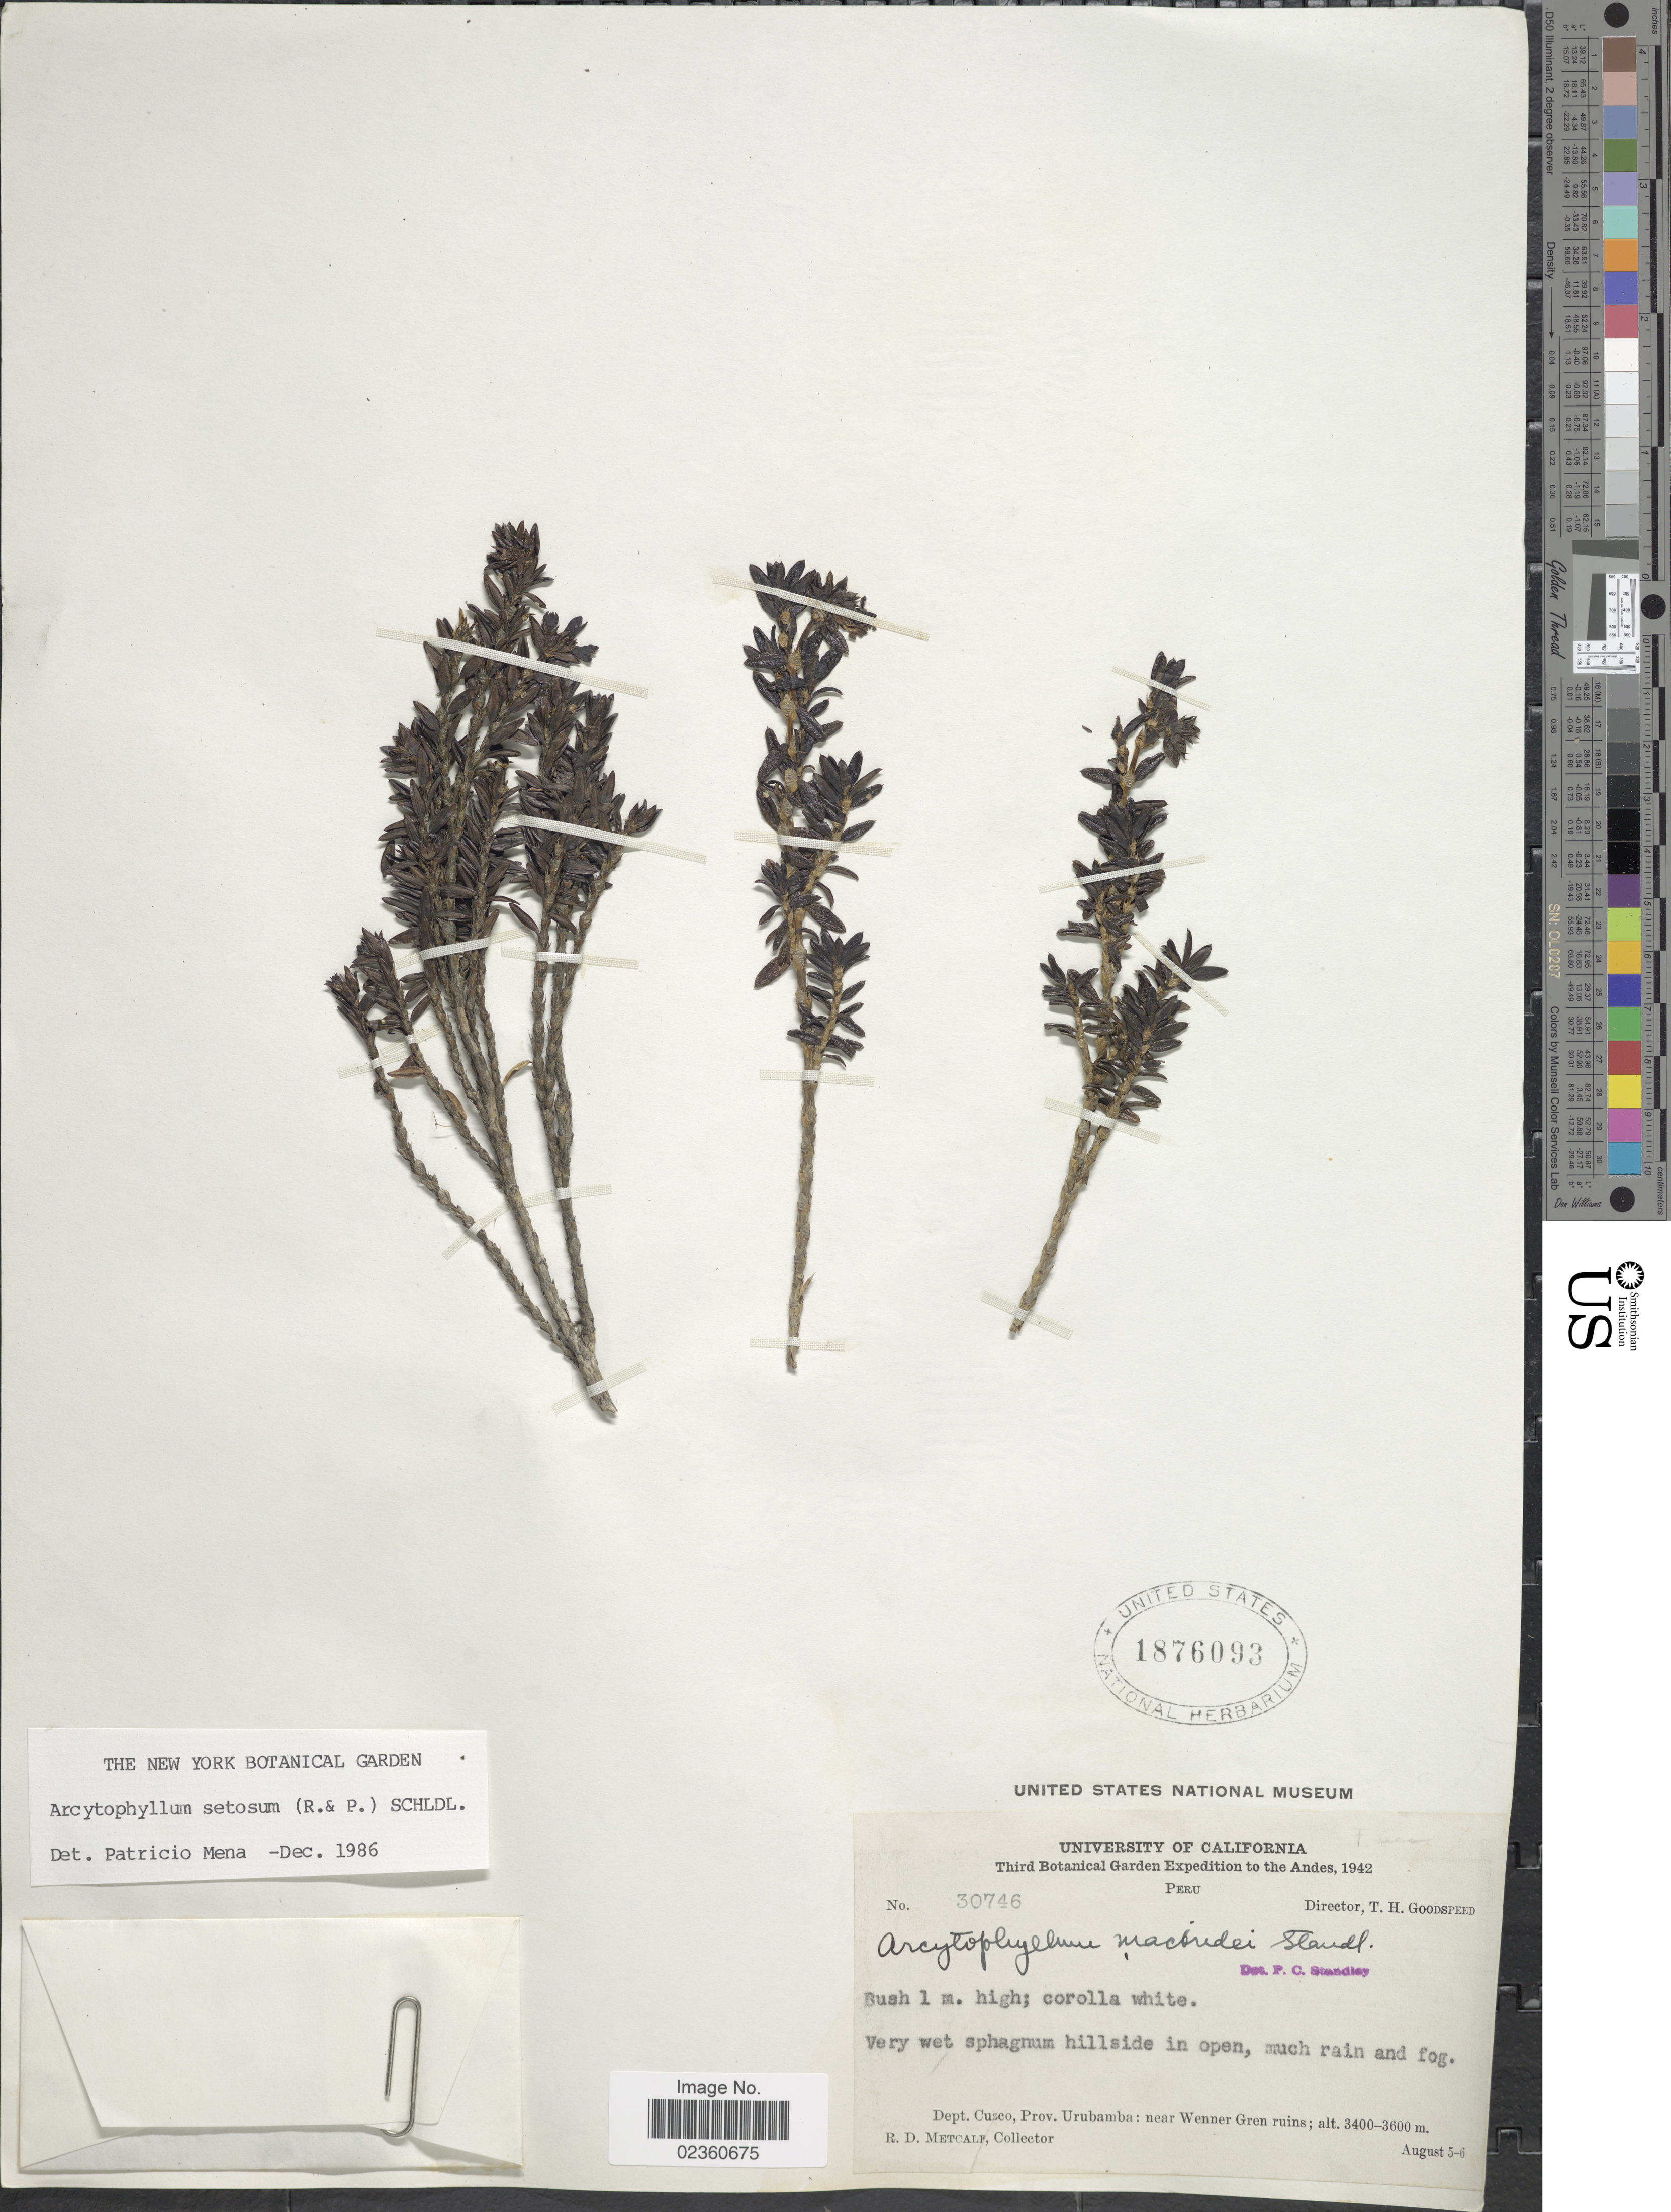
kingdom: Plantae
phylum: Tracheophyta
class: Magnoliopsida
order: Gentianales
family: Rubiaceae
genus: Arcytophyllum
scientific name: Arcytophyllum setosum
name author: (Ruiz & Pav.) Schltdl.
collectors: R. D. Metcalf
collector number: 30746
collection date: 1942-08-05/1942-08-06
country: Peru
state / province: Cusco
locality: The Andes, Dept. Cuzco, Prov. Urubamba: near Wenner Gren ruins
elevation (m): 3400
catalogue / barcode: US 1876093